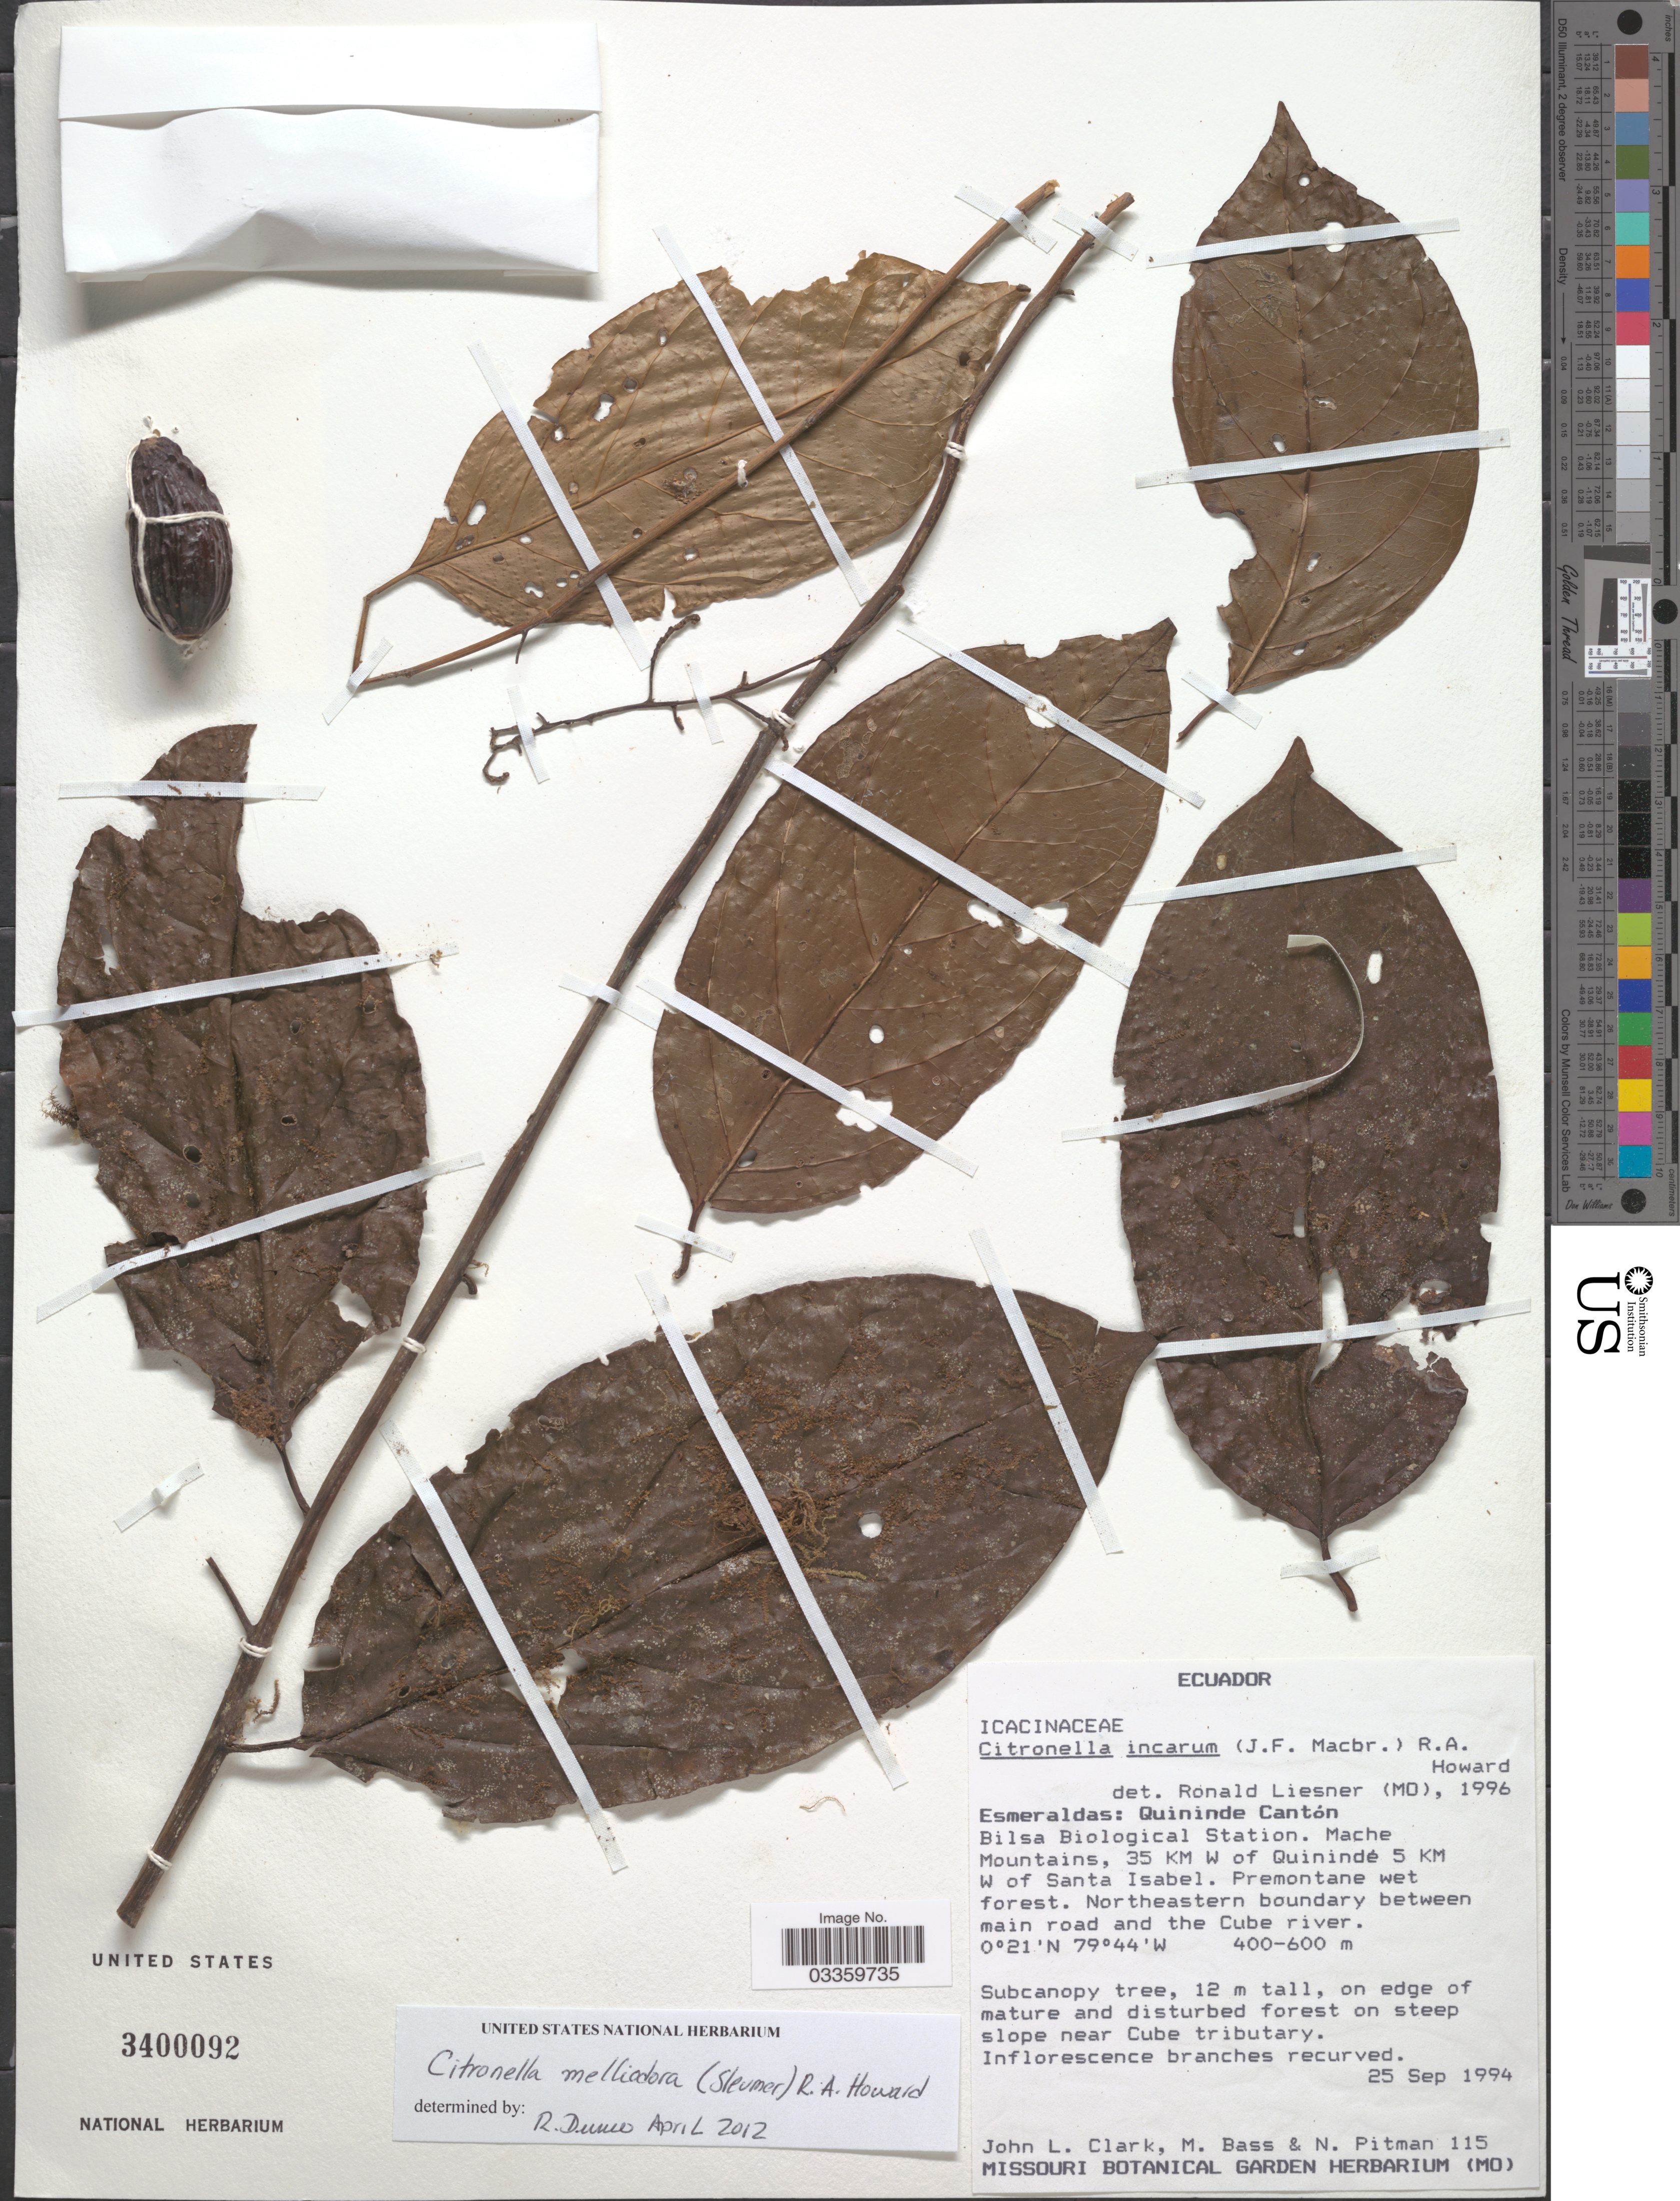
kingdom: Plantae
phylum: Tracheophyta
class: Magnoliopsida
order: Cardiopteridales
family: Cardiopteridaceae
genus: Citronella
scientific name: Citronella melliodora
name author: (Sleumer) R.A. Howard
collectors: J. L. Clark, M. Bass & N. Pitman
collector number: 115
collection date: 1994-09-25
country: Ecuador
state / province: Esmeraldas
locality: Quininde Cantón, Bilsa Biological Station. Mache Mountains, 35 KM W of Quinindé 5 KM W of Santa Isabel. Northeastern boundary between main road and the Cube river.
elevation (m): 400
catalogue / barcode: US 3400092